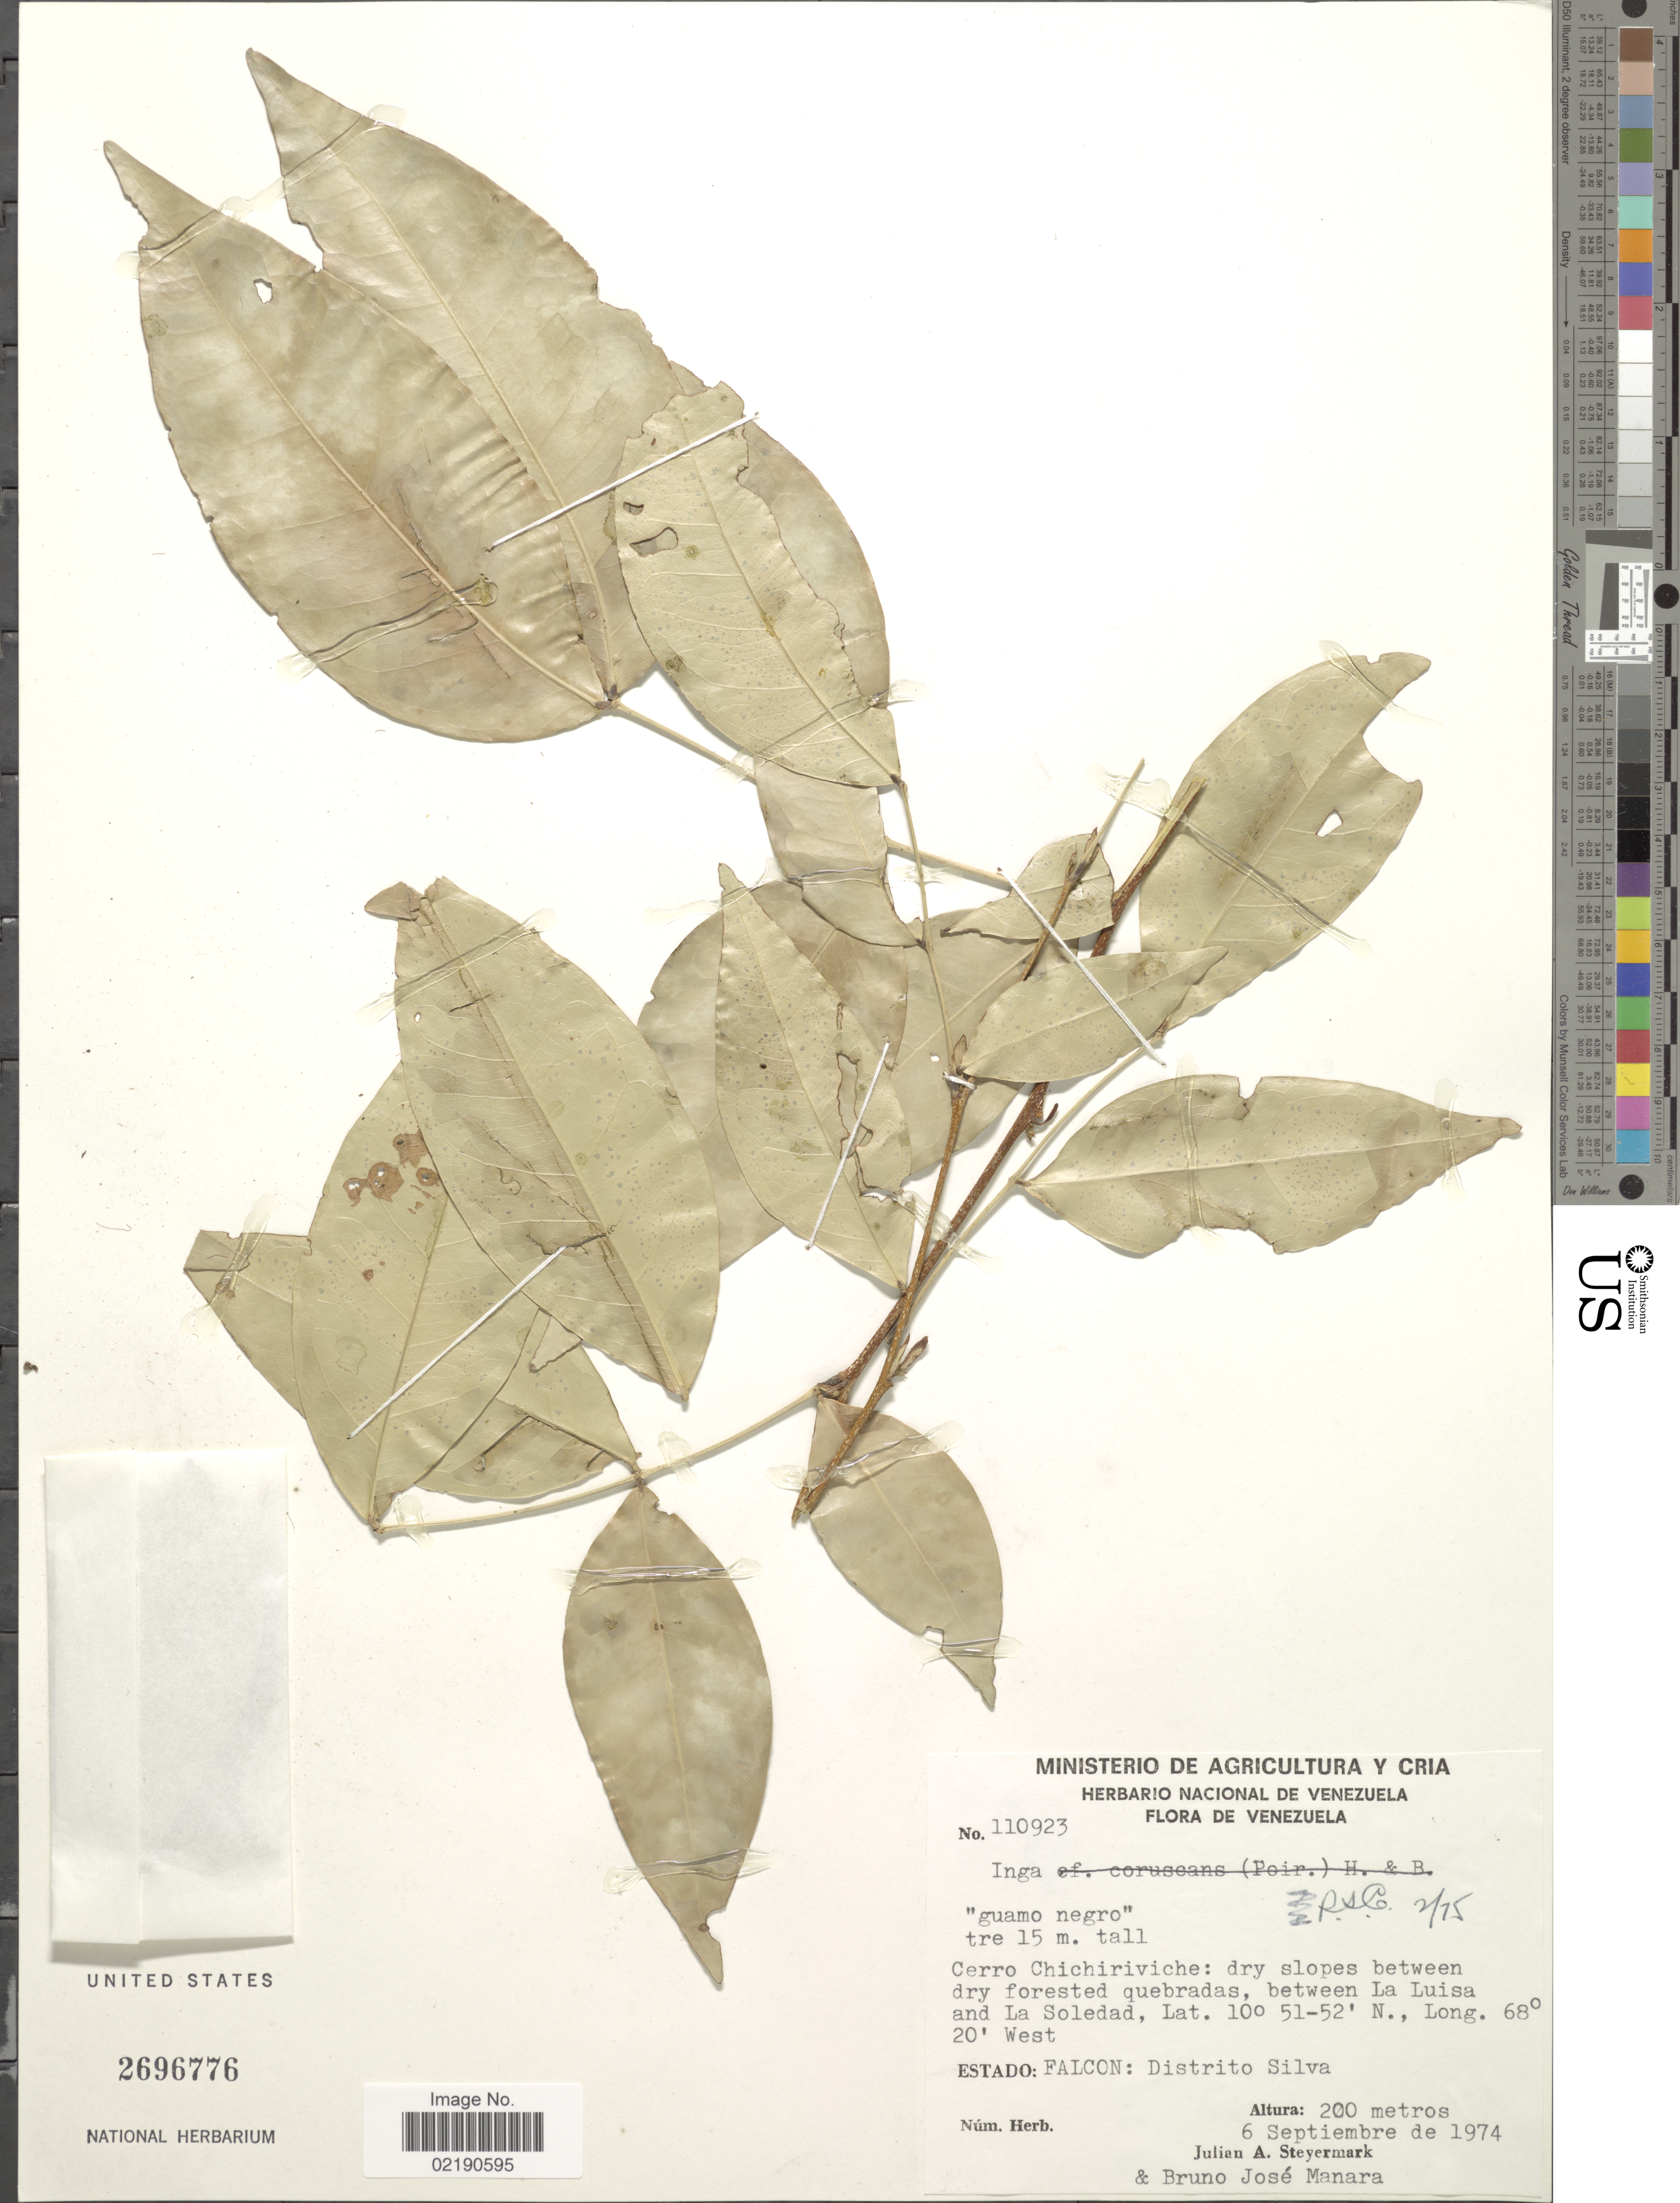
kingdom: Plantae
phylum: Tracheophyta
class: Magnoliopsida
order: Fabales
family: Fabaceae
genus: Inga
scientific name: Inga sp.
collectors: J. Steyermark & B. Manara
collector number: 110923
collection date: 1974-09-06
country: Venezuela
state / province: Falcón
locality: Cerro Chichiriviche: dry slopes between dry forested quebradas, between La Luisa and La Soledad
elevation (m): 200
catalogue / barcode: US 2696776